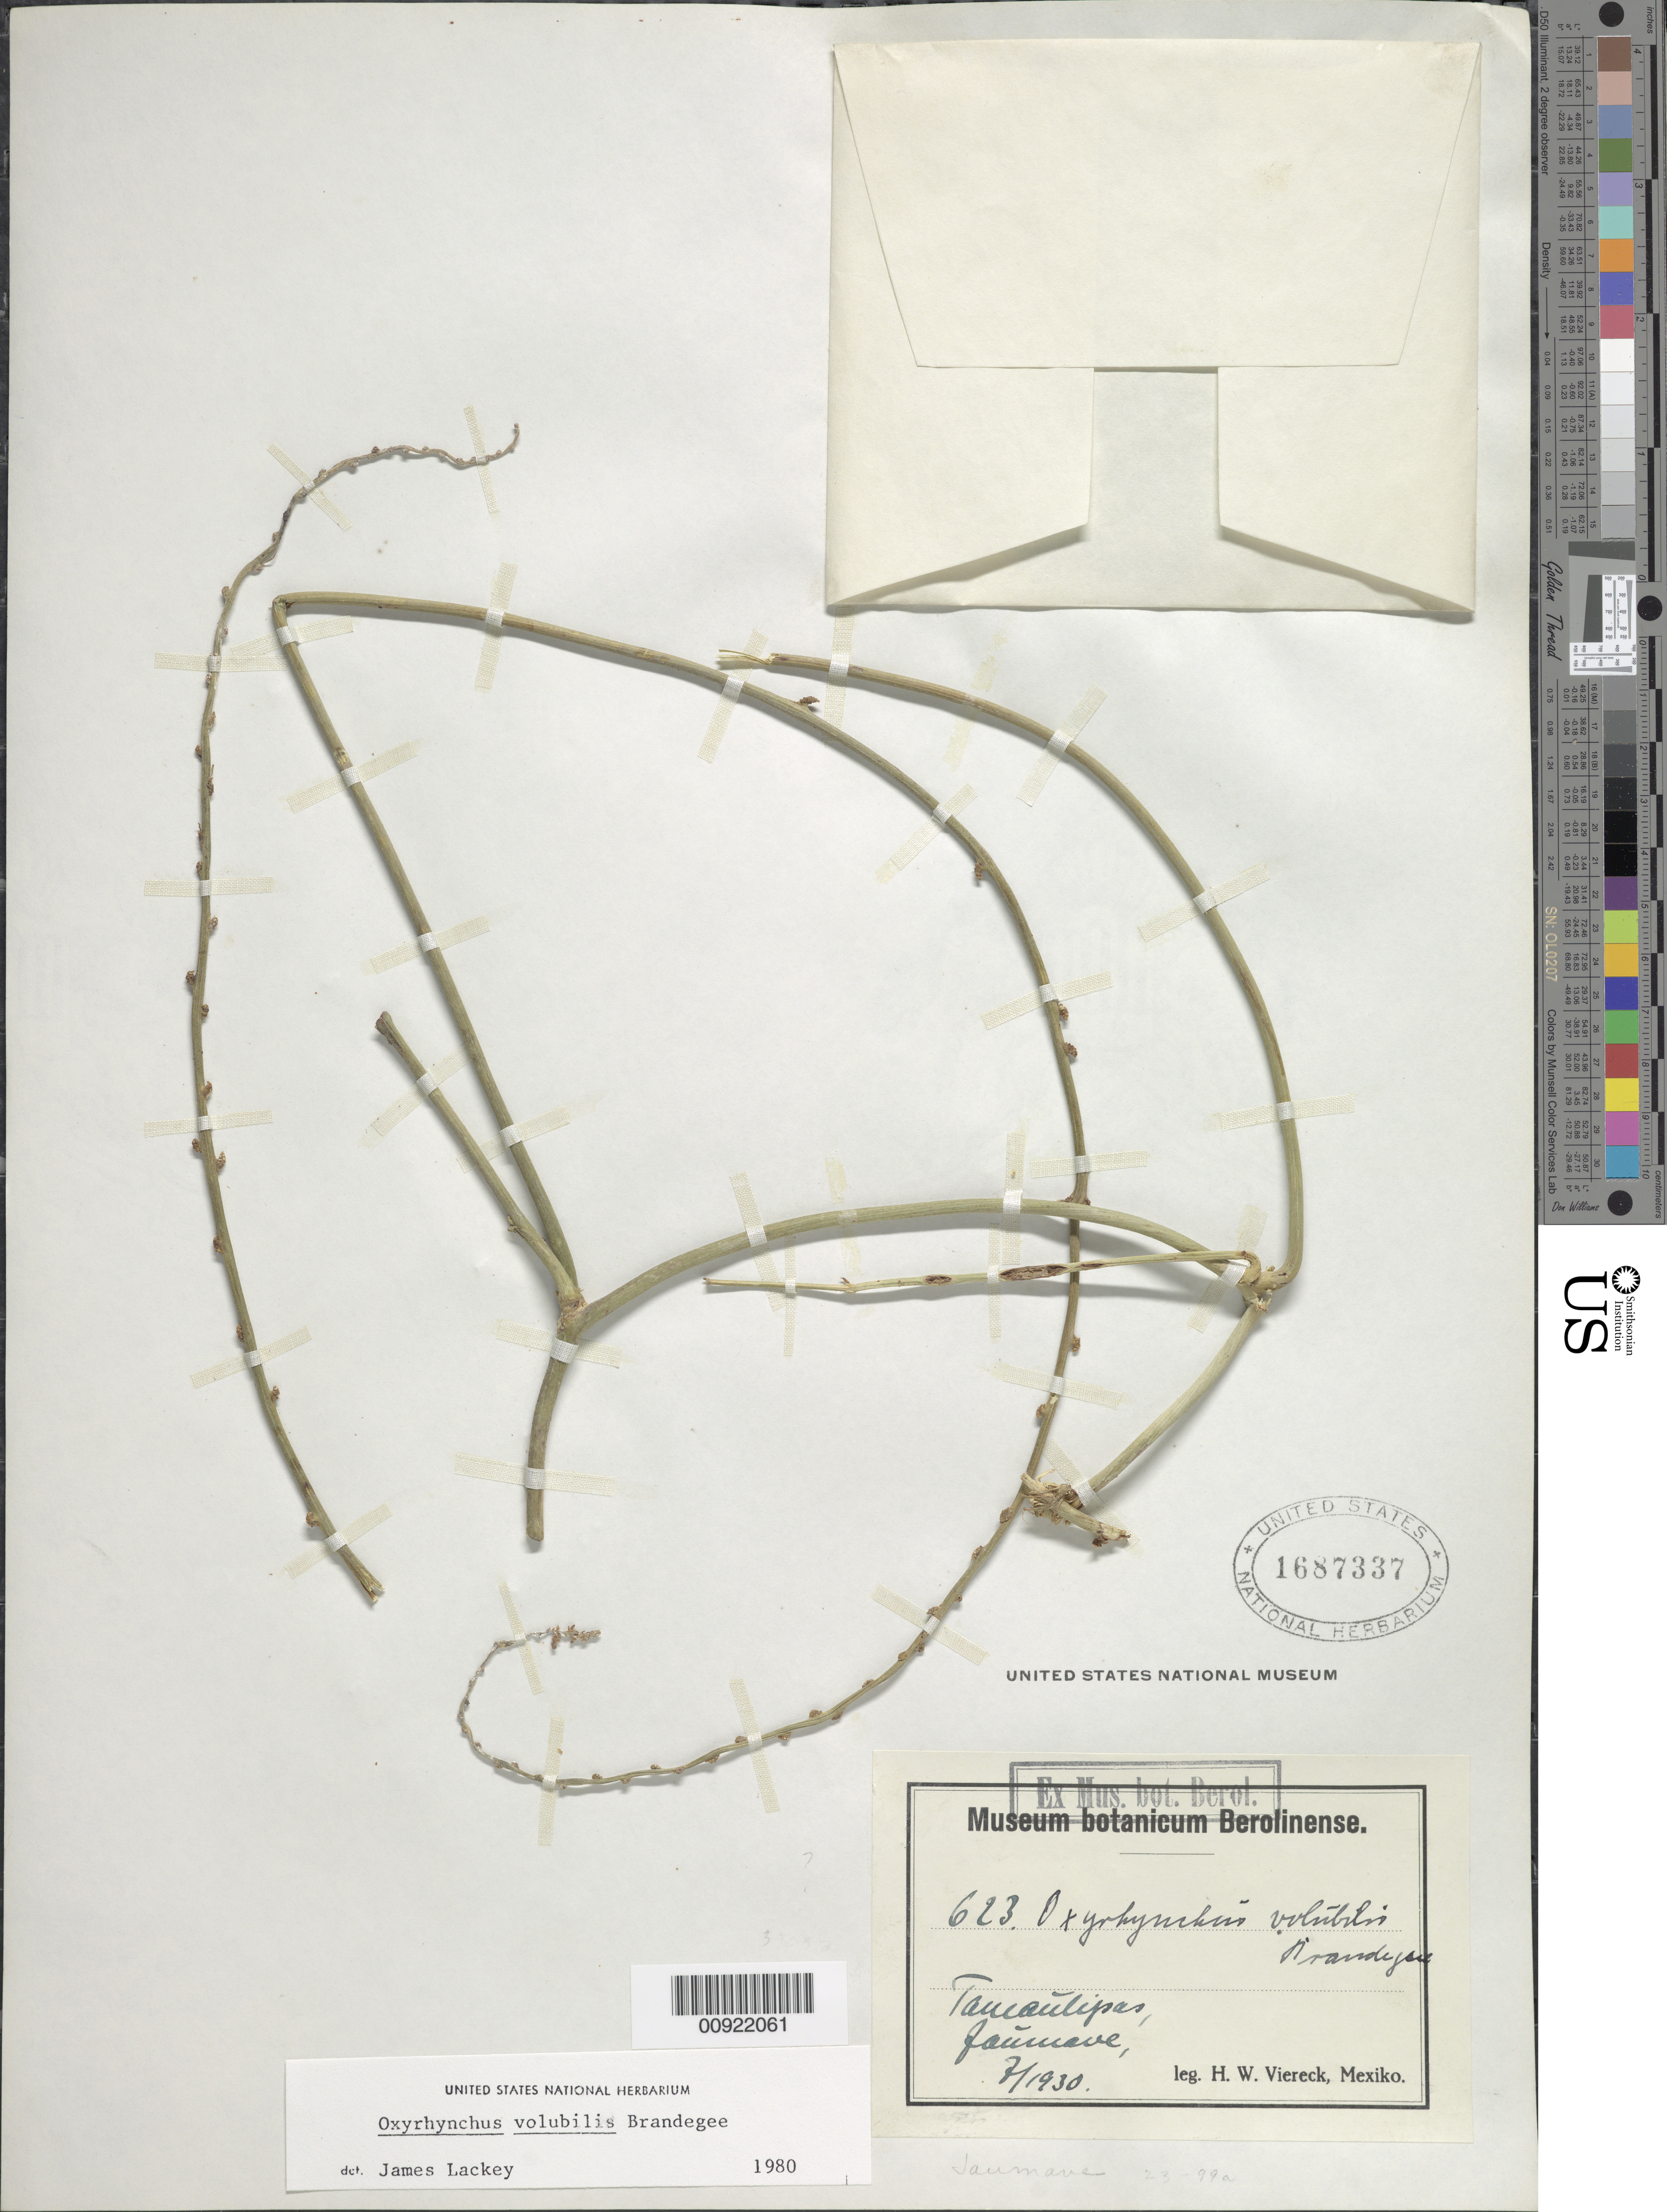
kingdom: Plantae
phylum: Tracheophyta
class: Magnoliopsida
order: Fabales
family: Fabaceae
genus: Oxyrhynchus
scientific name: Oxyrhynchus volubilis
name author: Brandegee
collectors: H. W. Viereck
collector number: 623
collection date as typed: Jul 1930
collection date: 1930-07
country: Mexico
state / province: Tamaulipas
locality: Jaumave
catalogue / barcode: US 1687337